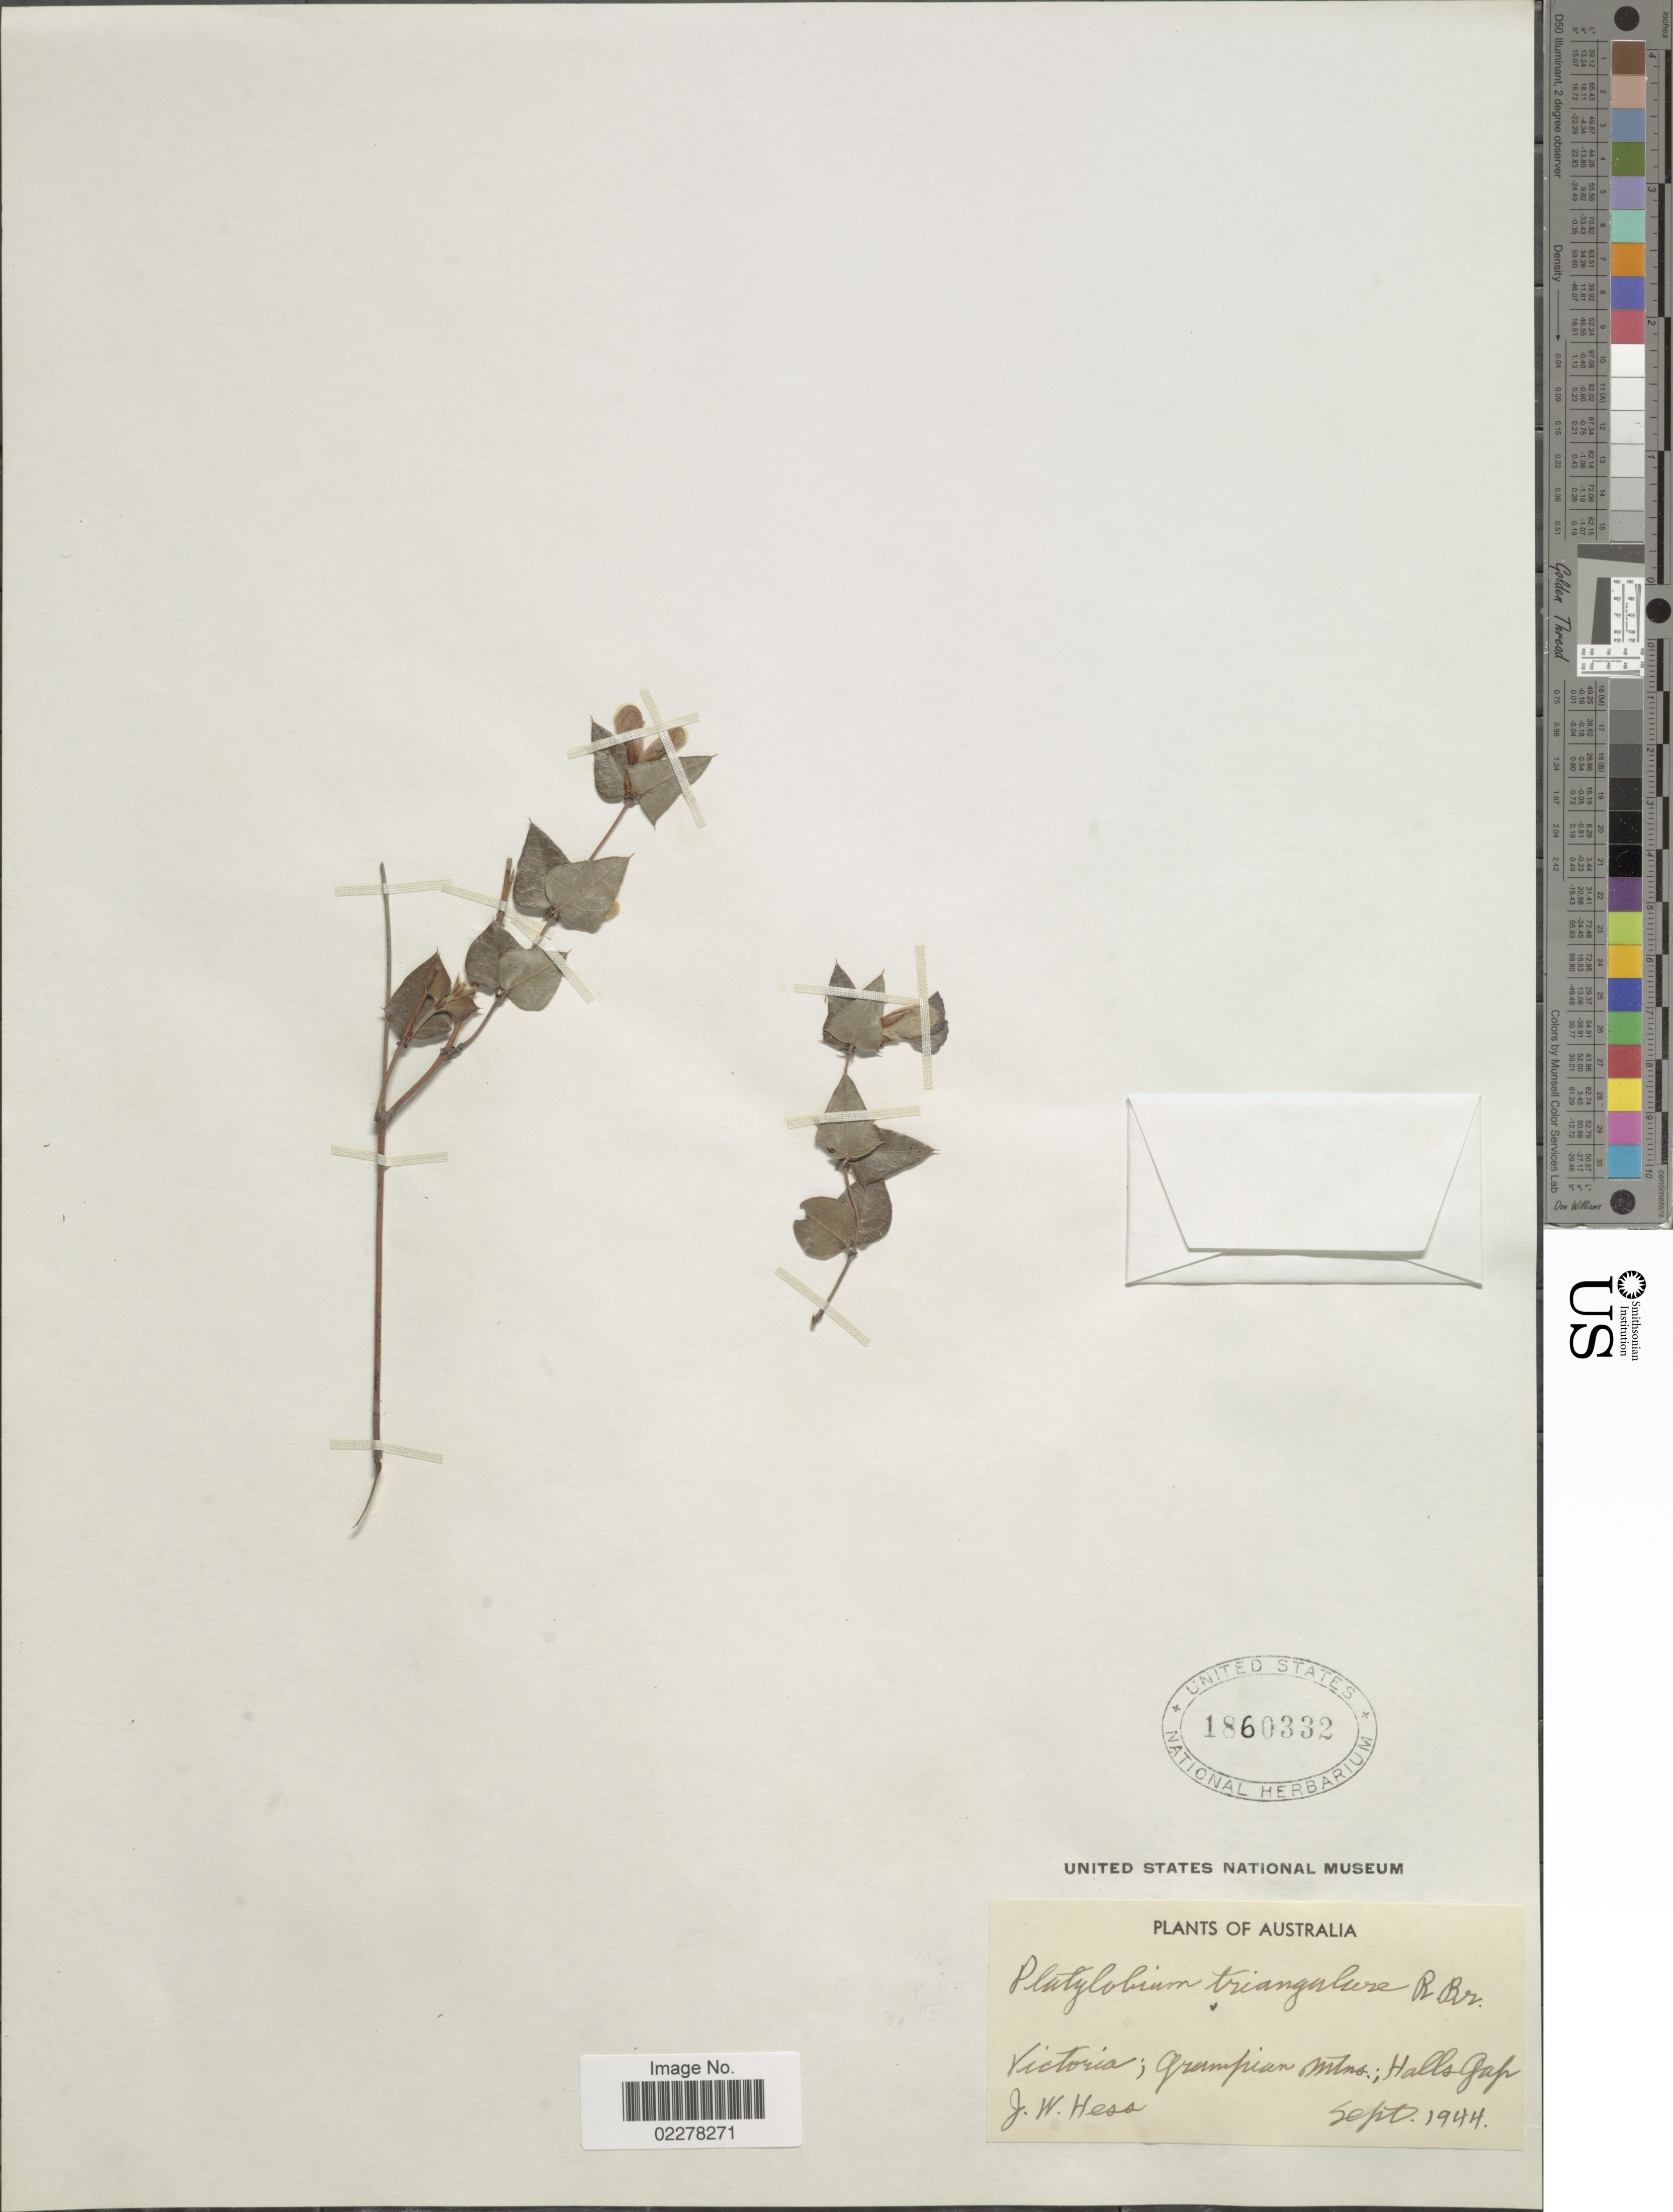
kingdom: Plantae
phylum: Tracheophyta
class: Magnoliopsida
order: Fabales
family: Fabaceae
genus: Platylobium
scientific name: Platylobium triangulare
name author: R. Br.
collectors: J. Hess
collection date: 1944-09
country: Australia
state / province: Victoria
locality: Victoria; Grampian Mtns; Halls Gap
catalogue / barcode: US 1860332